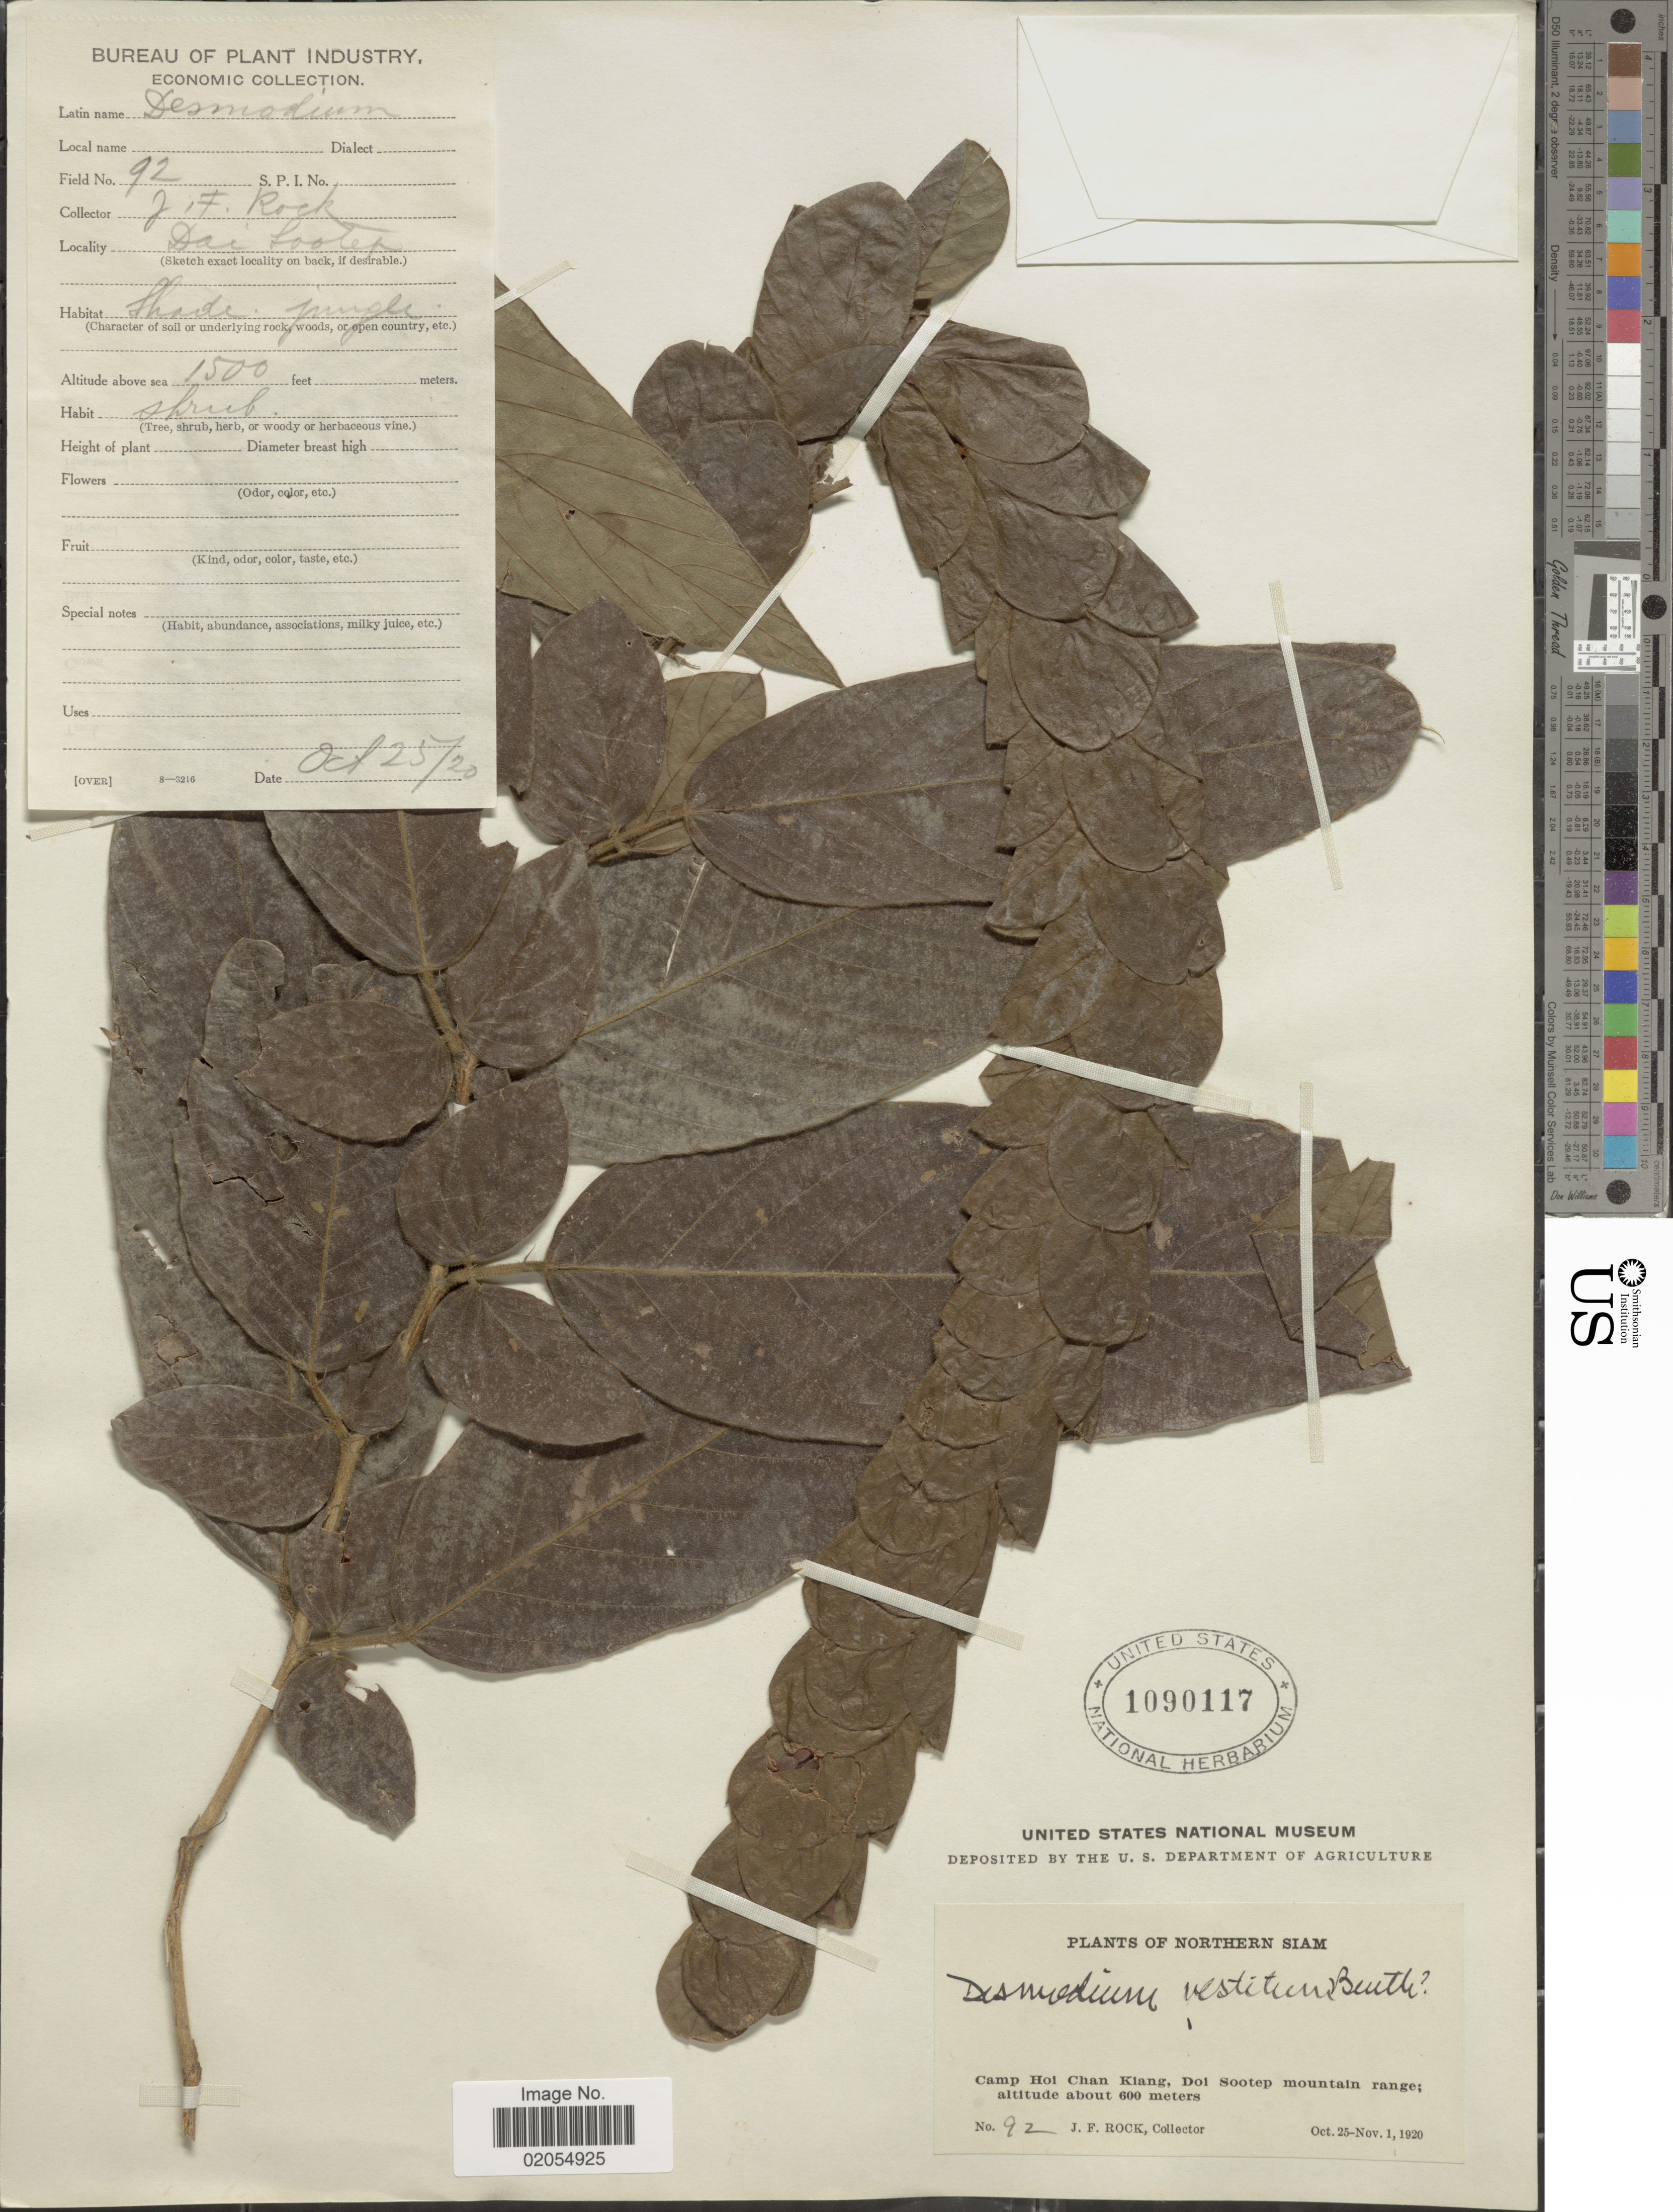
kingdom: Plantae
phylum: Tracheophyta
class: Magnoliopsida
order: Fabales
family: Fabaceae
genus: Phyllodium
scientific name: Phyllodium longipes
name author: (Craib) Schindl.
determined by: Strong, Mark T., (BOT), Smithsonian Institution - National Museum of Natural History (UNITED STATES)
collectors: J. Rock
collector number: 92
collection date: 1920-10-25/1920-11-01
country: Thailand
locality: Northern Siam, Camp Hoi Chan Kiang, Doi Sootep mountain range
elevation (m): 600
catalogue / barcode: US 1090117